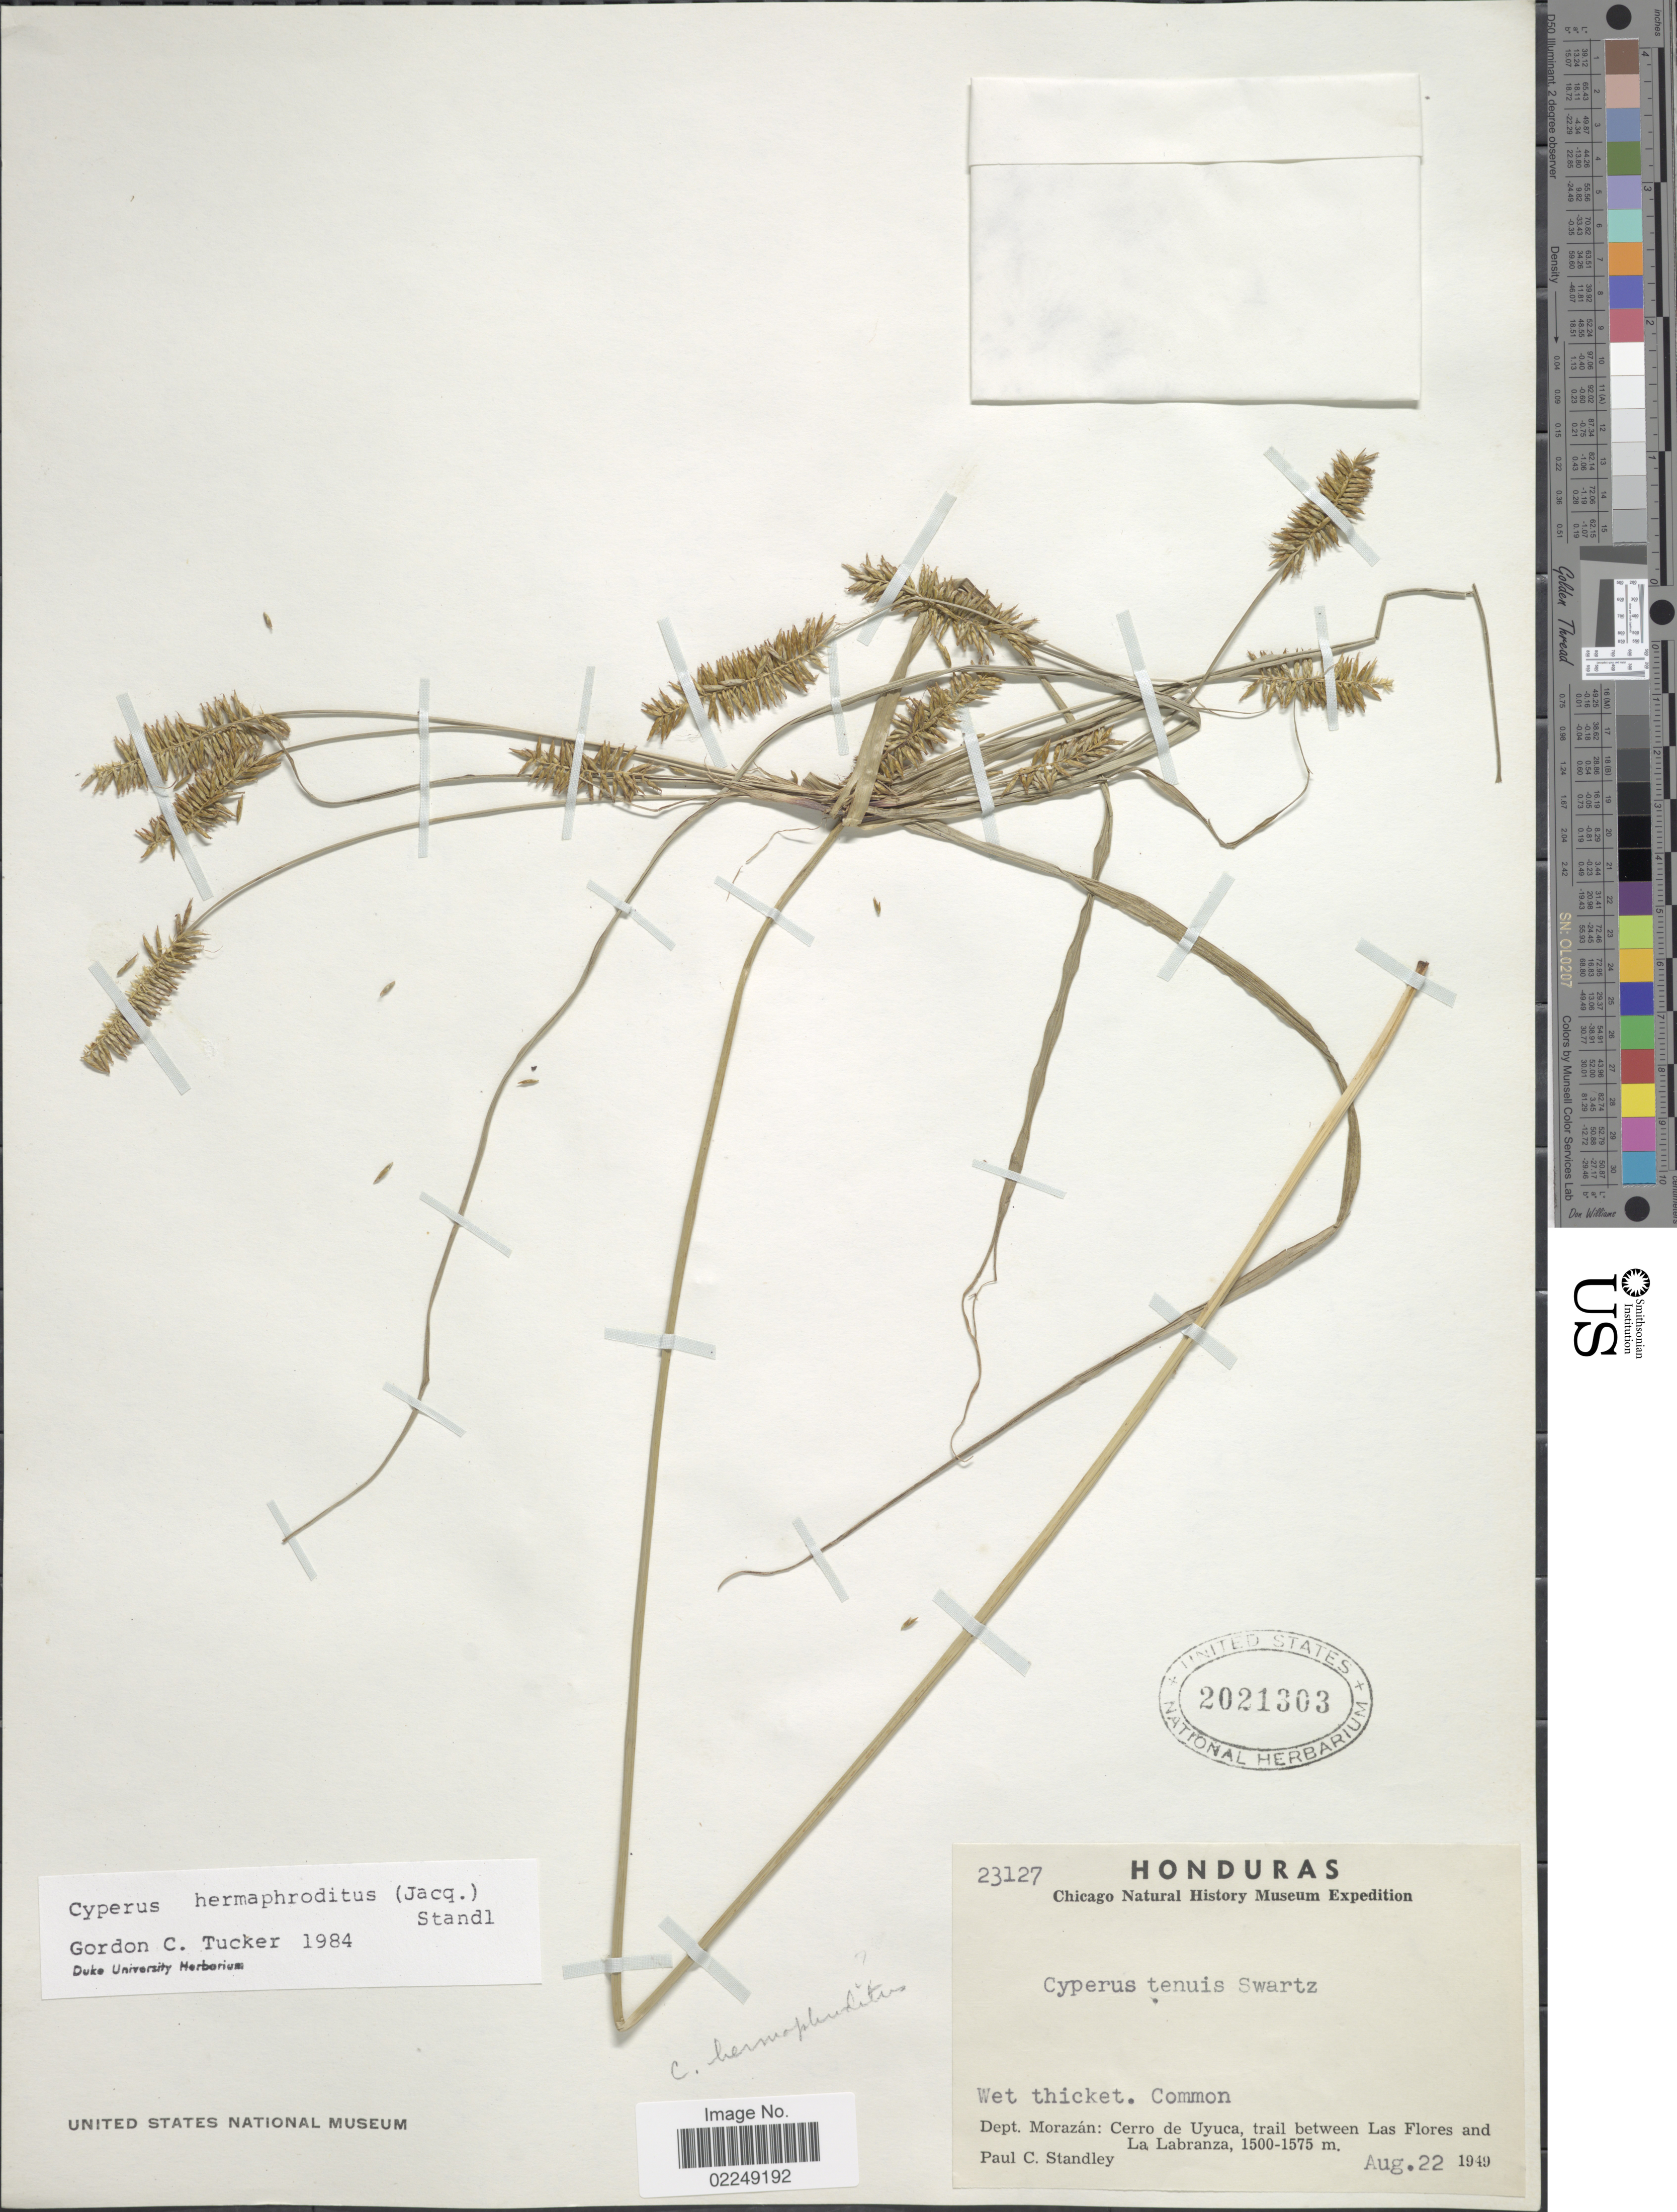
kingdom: Plantae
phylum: Tracheophyta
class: Liliopsida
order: Poales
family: Cyperaceae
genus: Cyperus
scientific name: Cyperus hermaphroditus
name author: (Jacq.) Standl.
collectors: P. C. Standley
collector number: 23127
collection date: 1949-08-22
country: Honduras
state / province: Fco. Morazán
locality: Dept. Morazan: Cerro de Uyuca, trail between Las Flores and La Labranza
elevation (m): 1500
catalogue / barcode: US 2021303